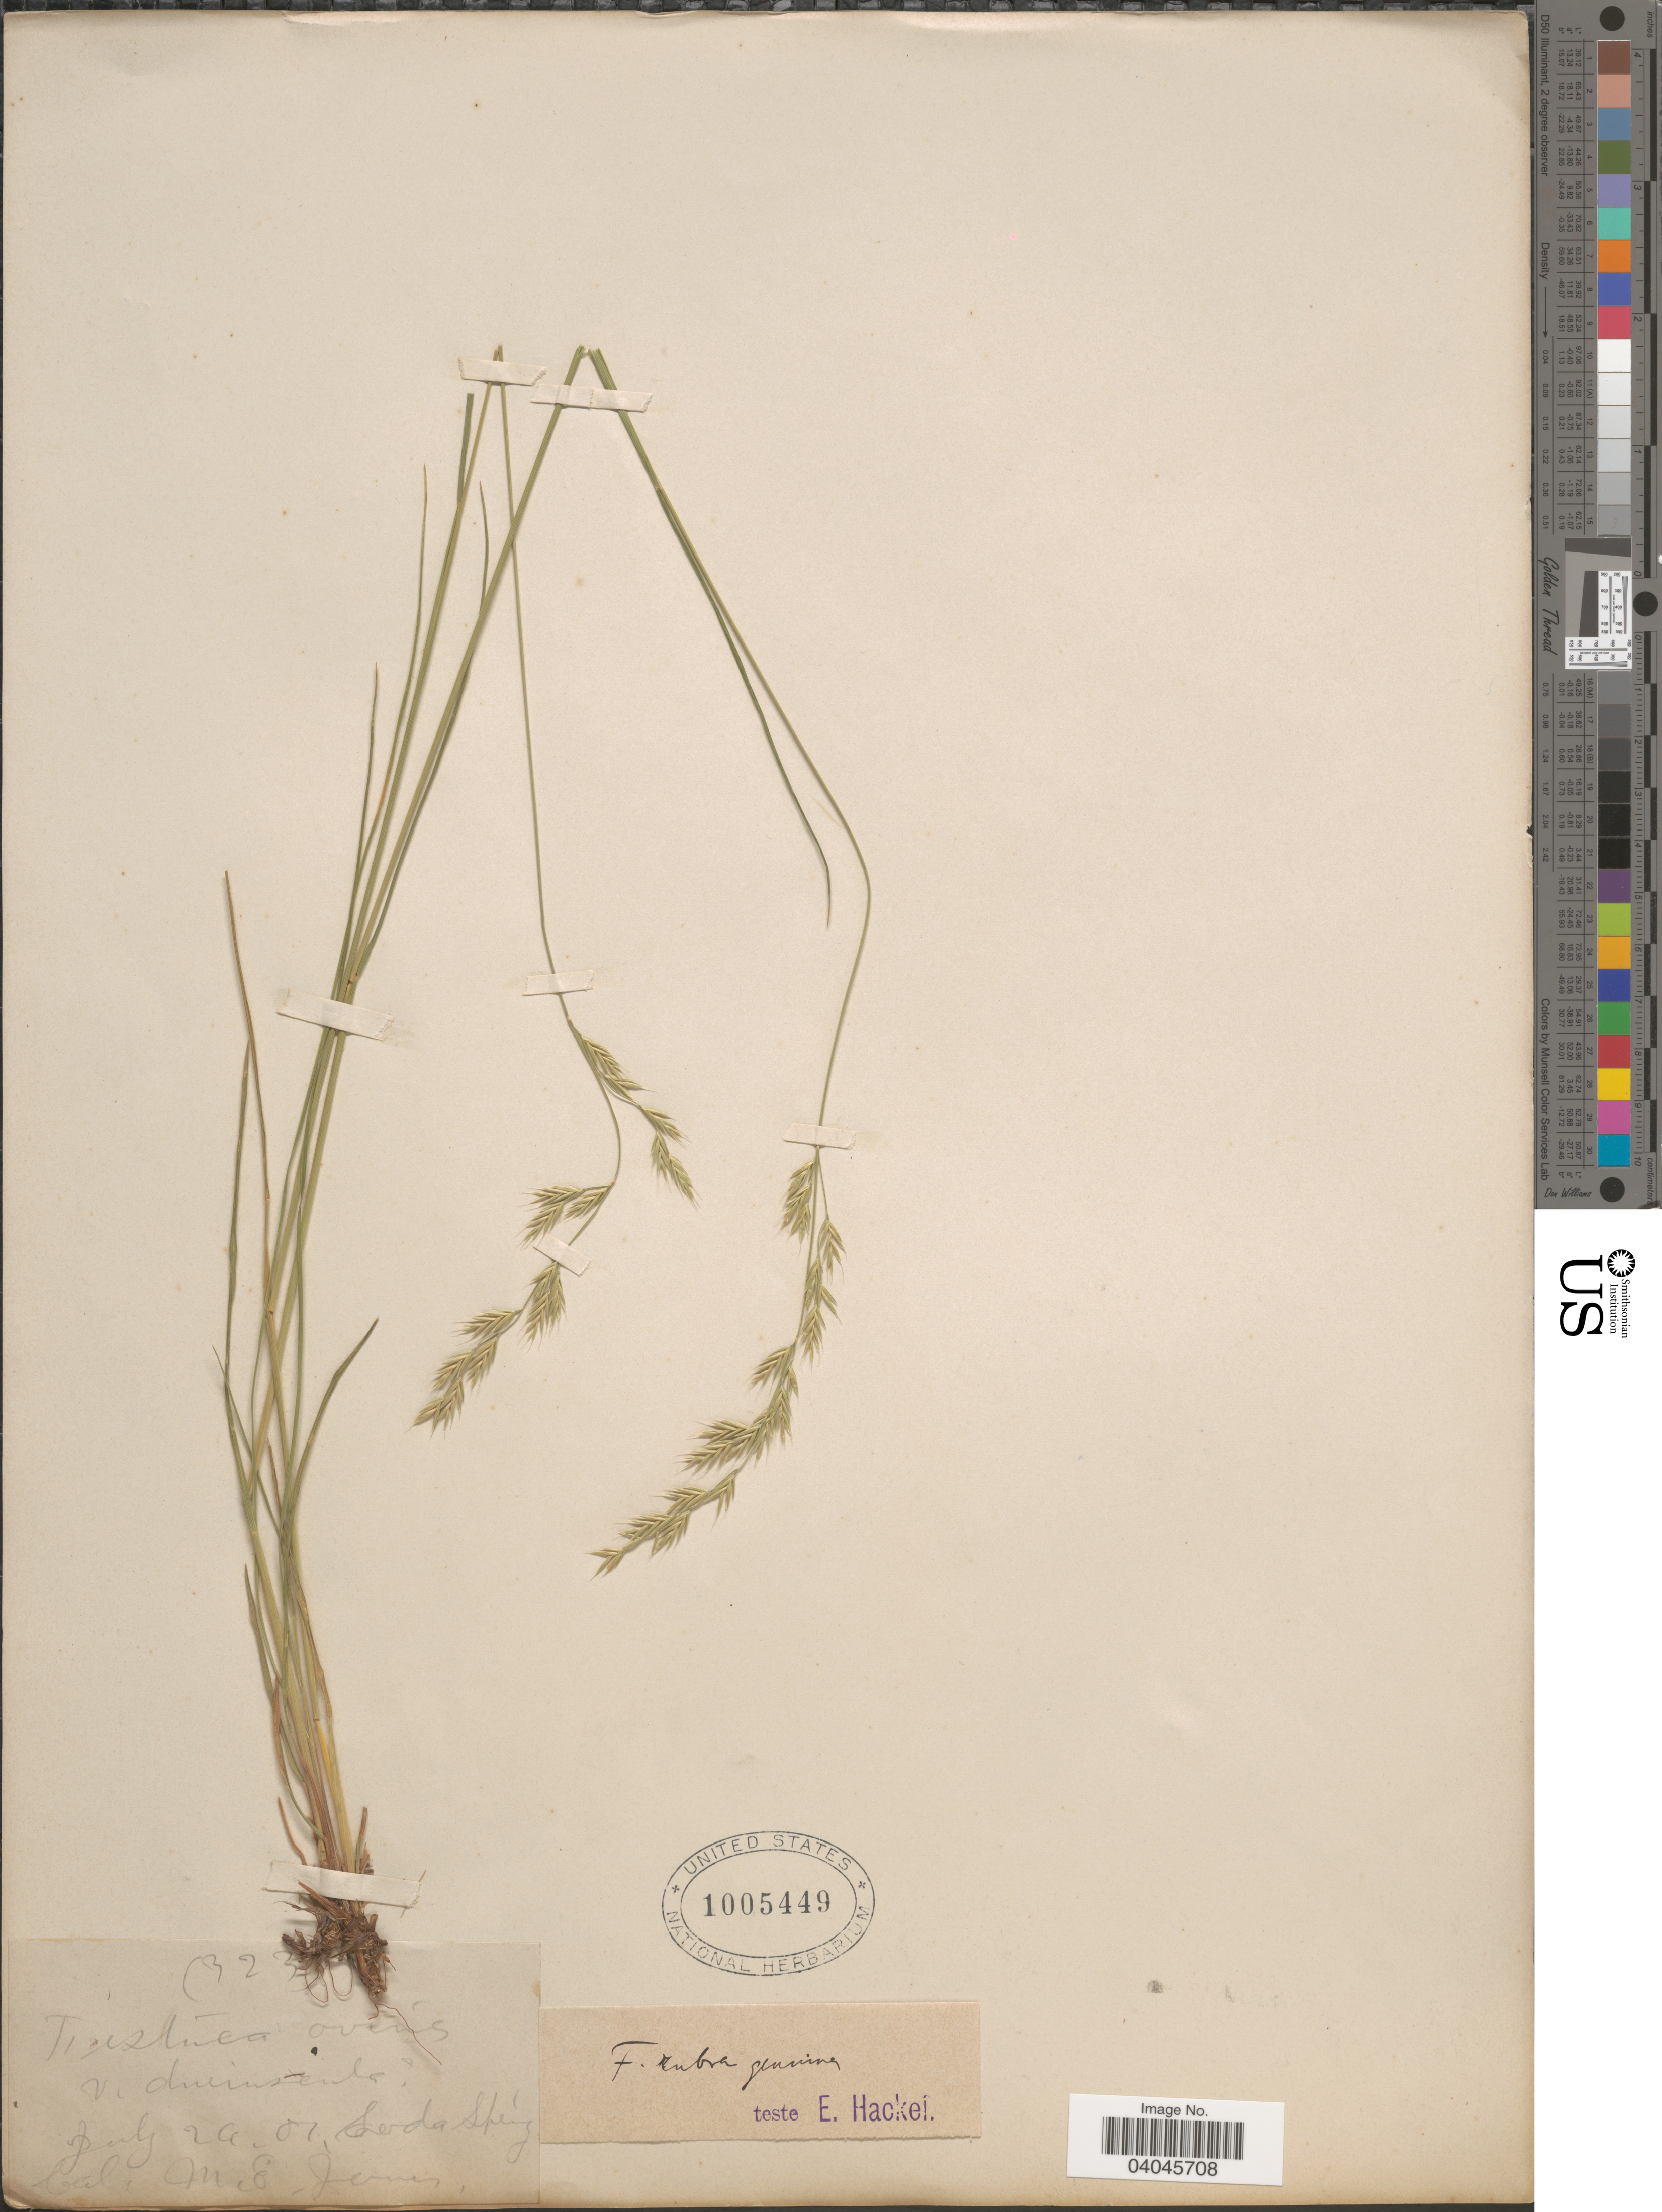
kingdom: Plantae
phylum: Tracheophyta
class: Liliopsida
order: Poales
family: Poaceae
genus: Festuca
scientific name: Festuca rubra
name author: L.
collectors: M. E. Jones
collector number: C323*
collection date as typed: Transcribed d/m/y: 20/7/1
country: United States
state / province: California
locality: Soda Spring.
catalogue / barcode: US 1005449